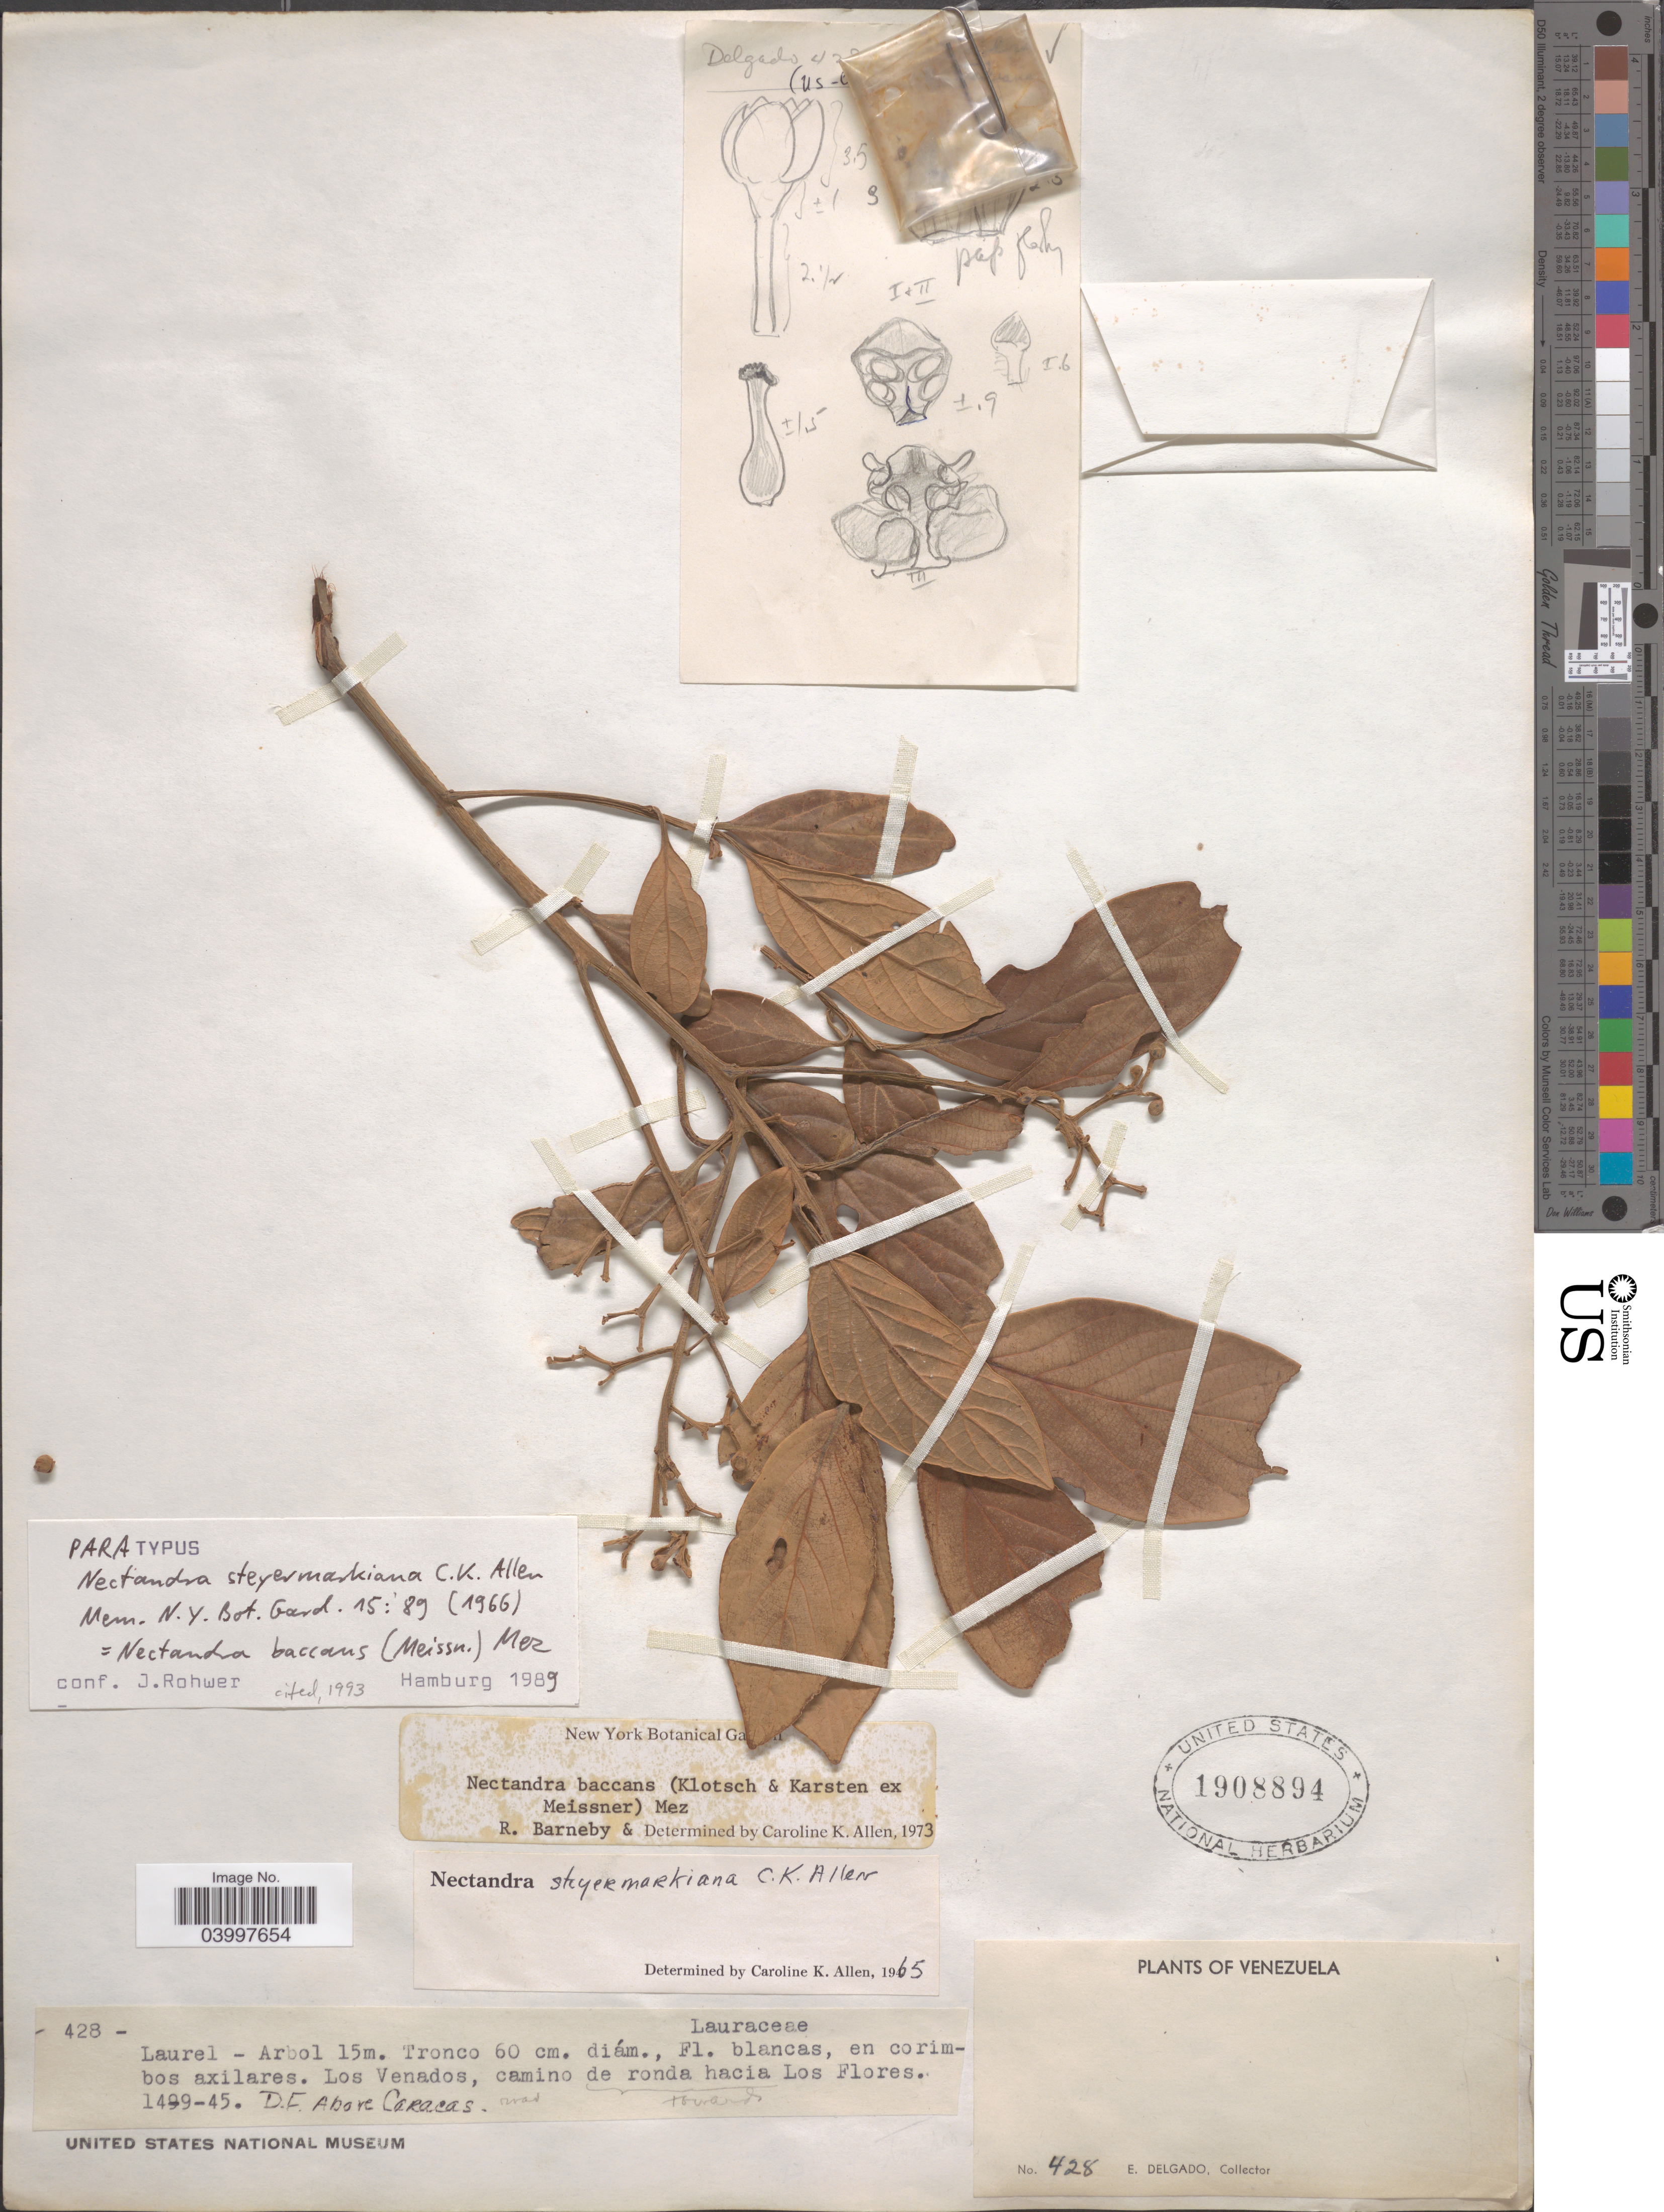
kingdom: Plantae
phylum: Tracheophyta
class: Magnoliopsida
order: Laurales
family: Lauraceae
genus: Nectandra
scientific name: Nectandra baccans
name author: (Klotzsch & H. Karst. ex Meisn.) Mez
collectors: E. Delgado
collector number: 428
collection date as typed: Transcribed d/m/y: 14/9/45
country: Venezuela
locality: Los Venados, camino de ronda hacia Los Flores. D.F. Above Caracas.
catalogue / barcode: US 1908894